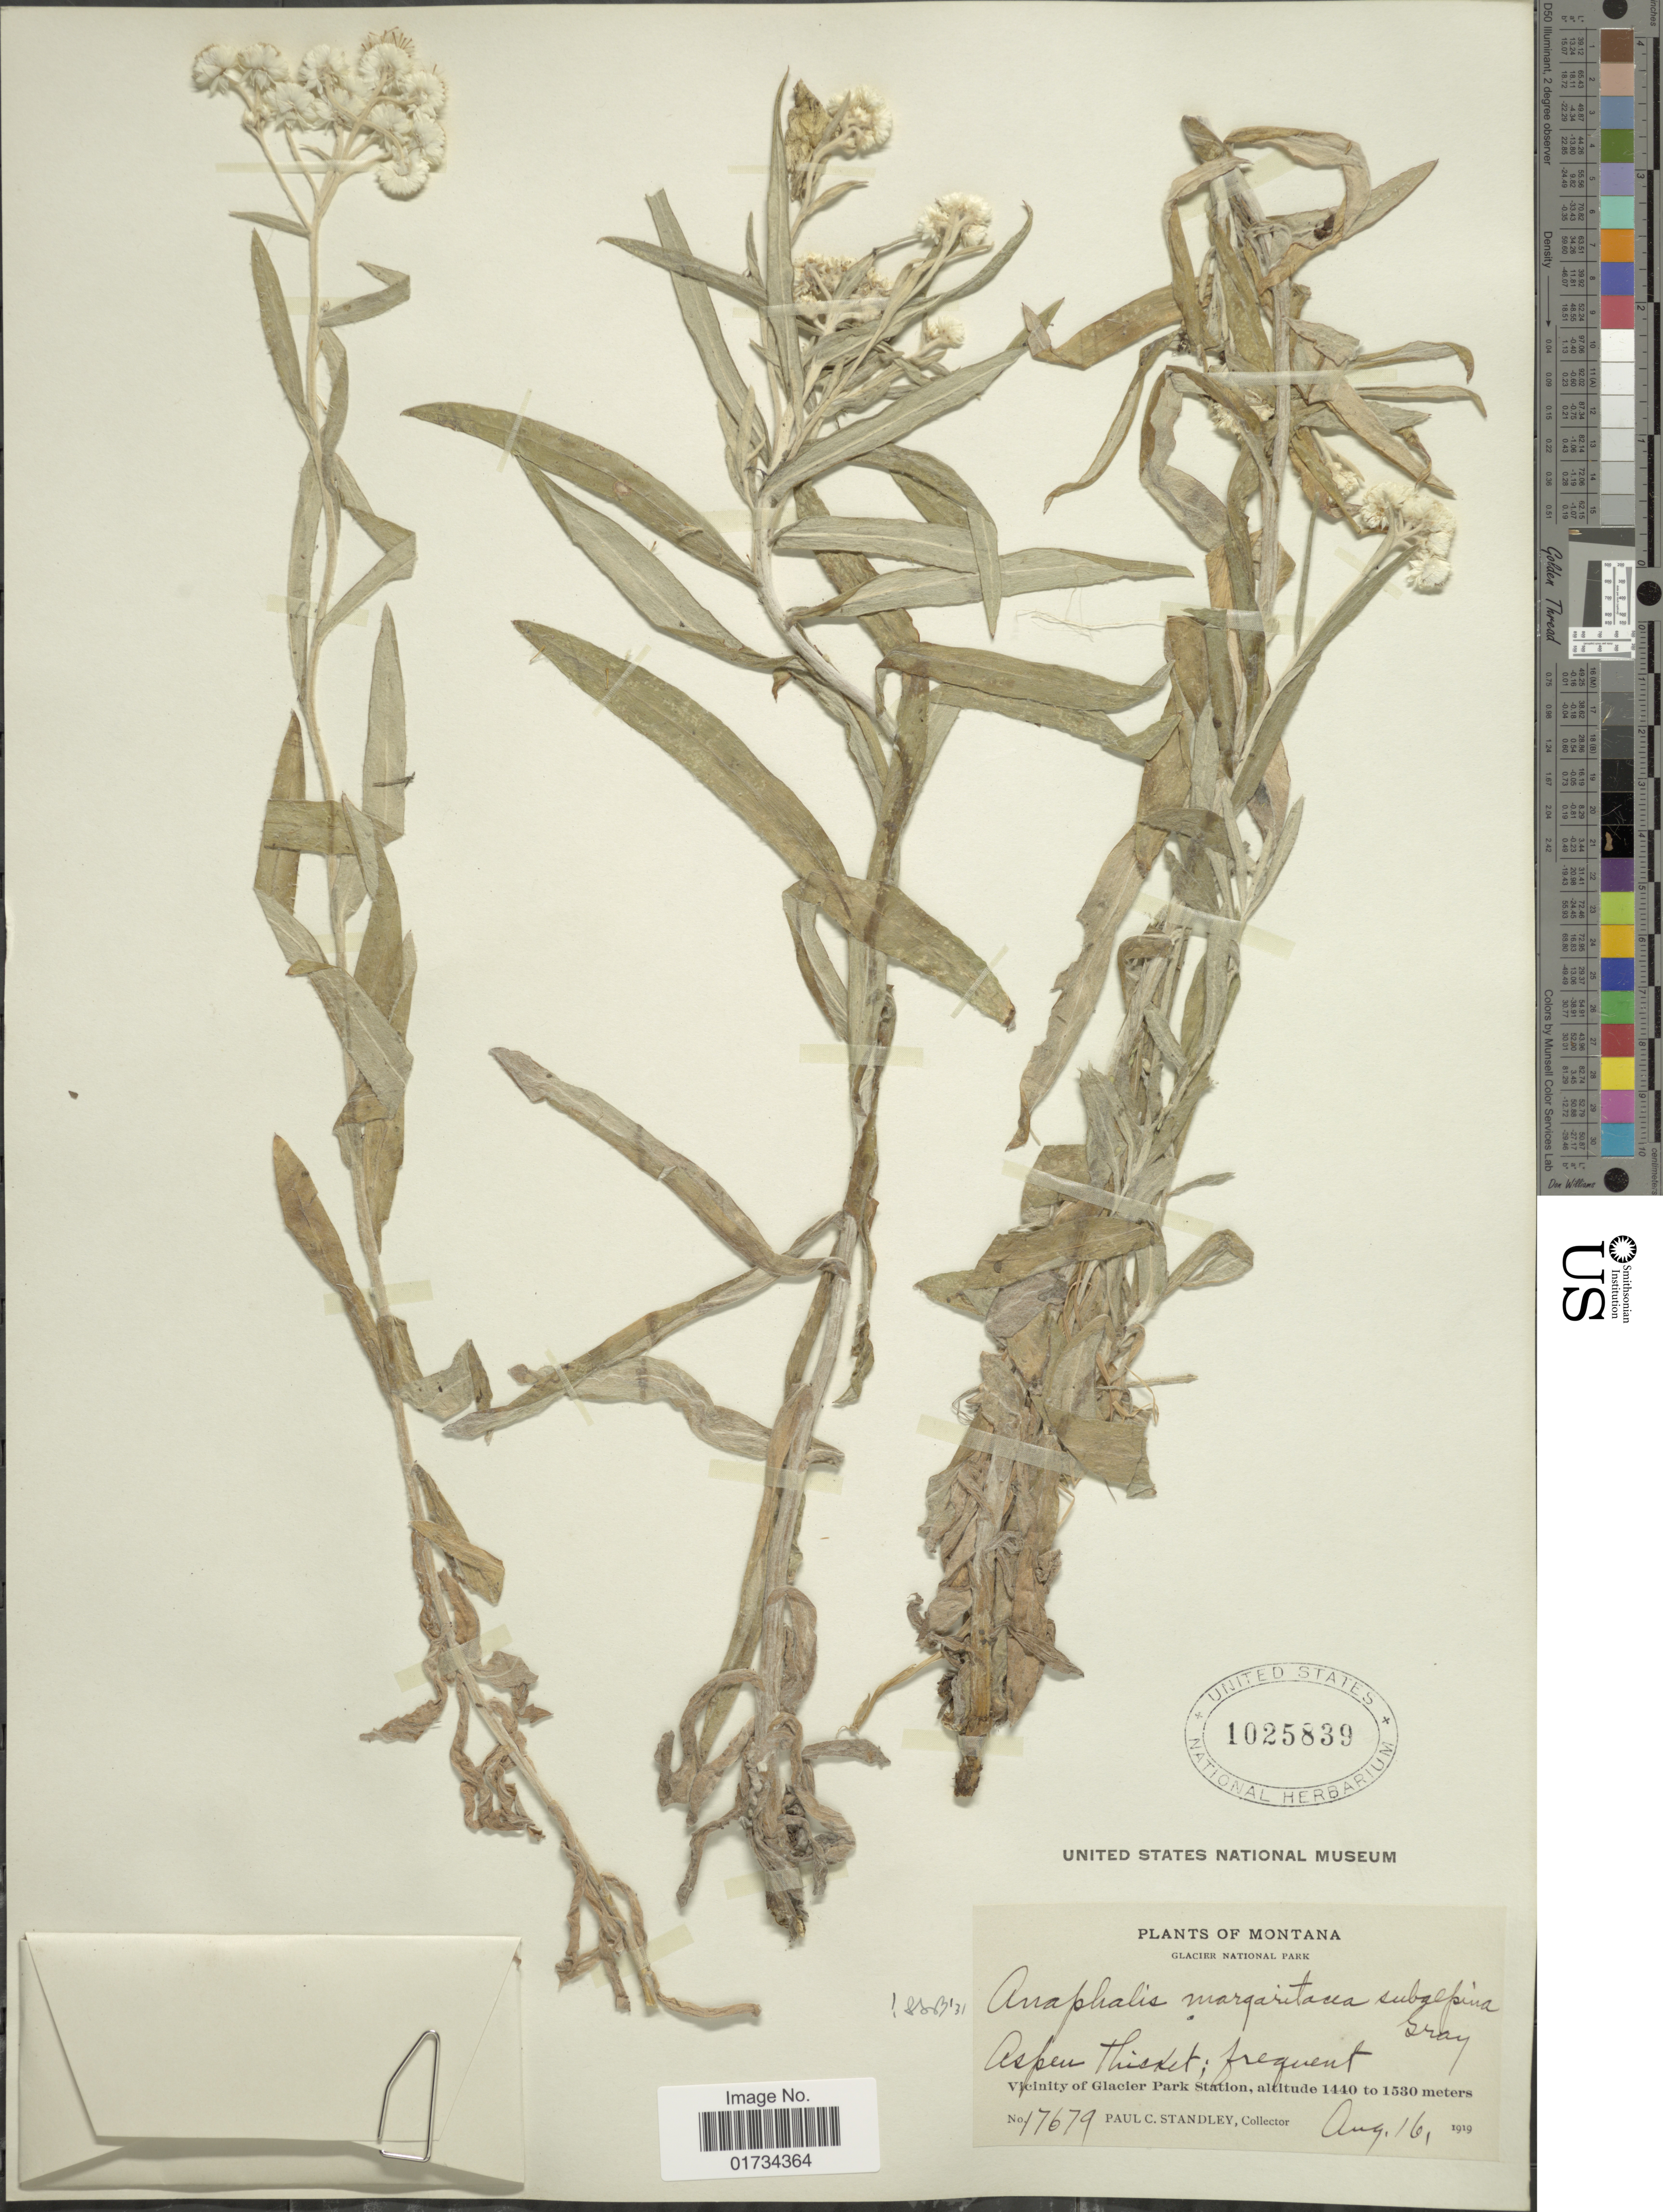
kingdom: Plantae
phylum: Tracheophyta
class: Magnoliopsida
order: Asterales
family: Asteraceae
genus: Anaphalis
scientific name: Anaphalis subalpina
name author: (A. Gray) Rydb.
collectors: P. C. Standley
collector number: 17679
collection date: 1919-08-16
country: United States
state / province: Montana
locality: Montana. Glacier National Park. Aspen thicket. Vicinity of Glacier Park Station.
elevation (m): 1440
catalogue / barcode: US 1025839